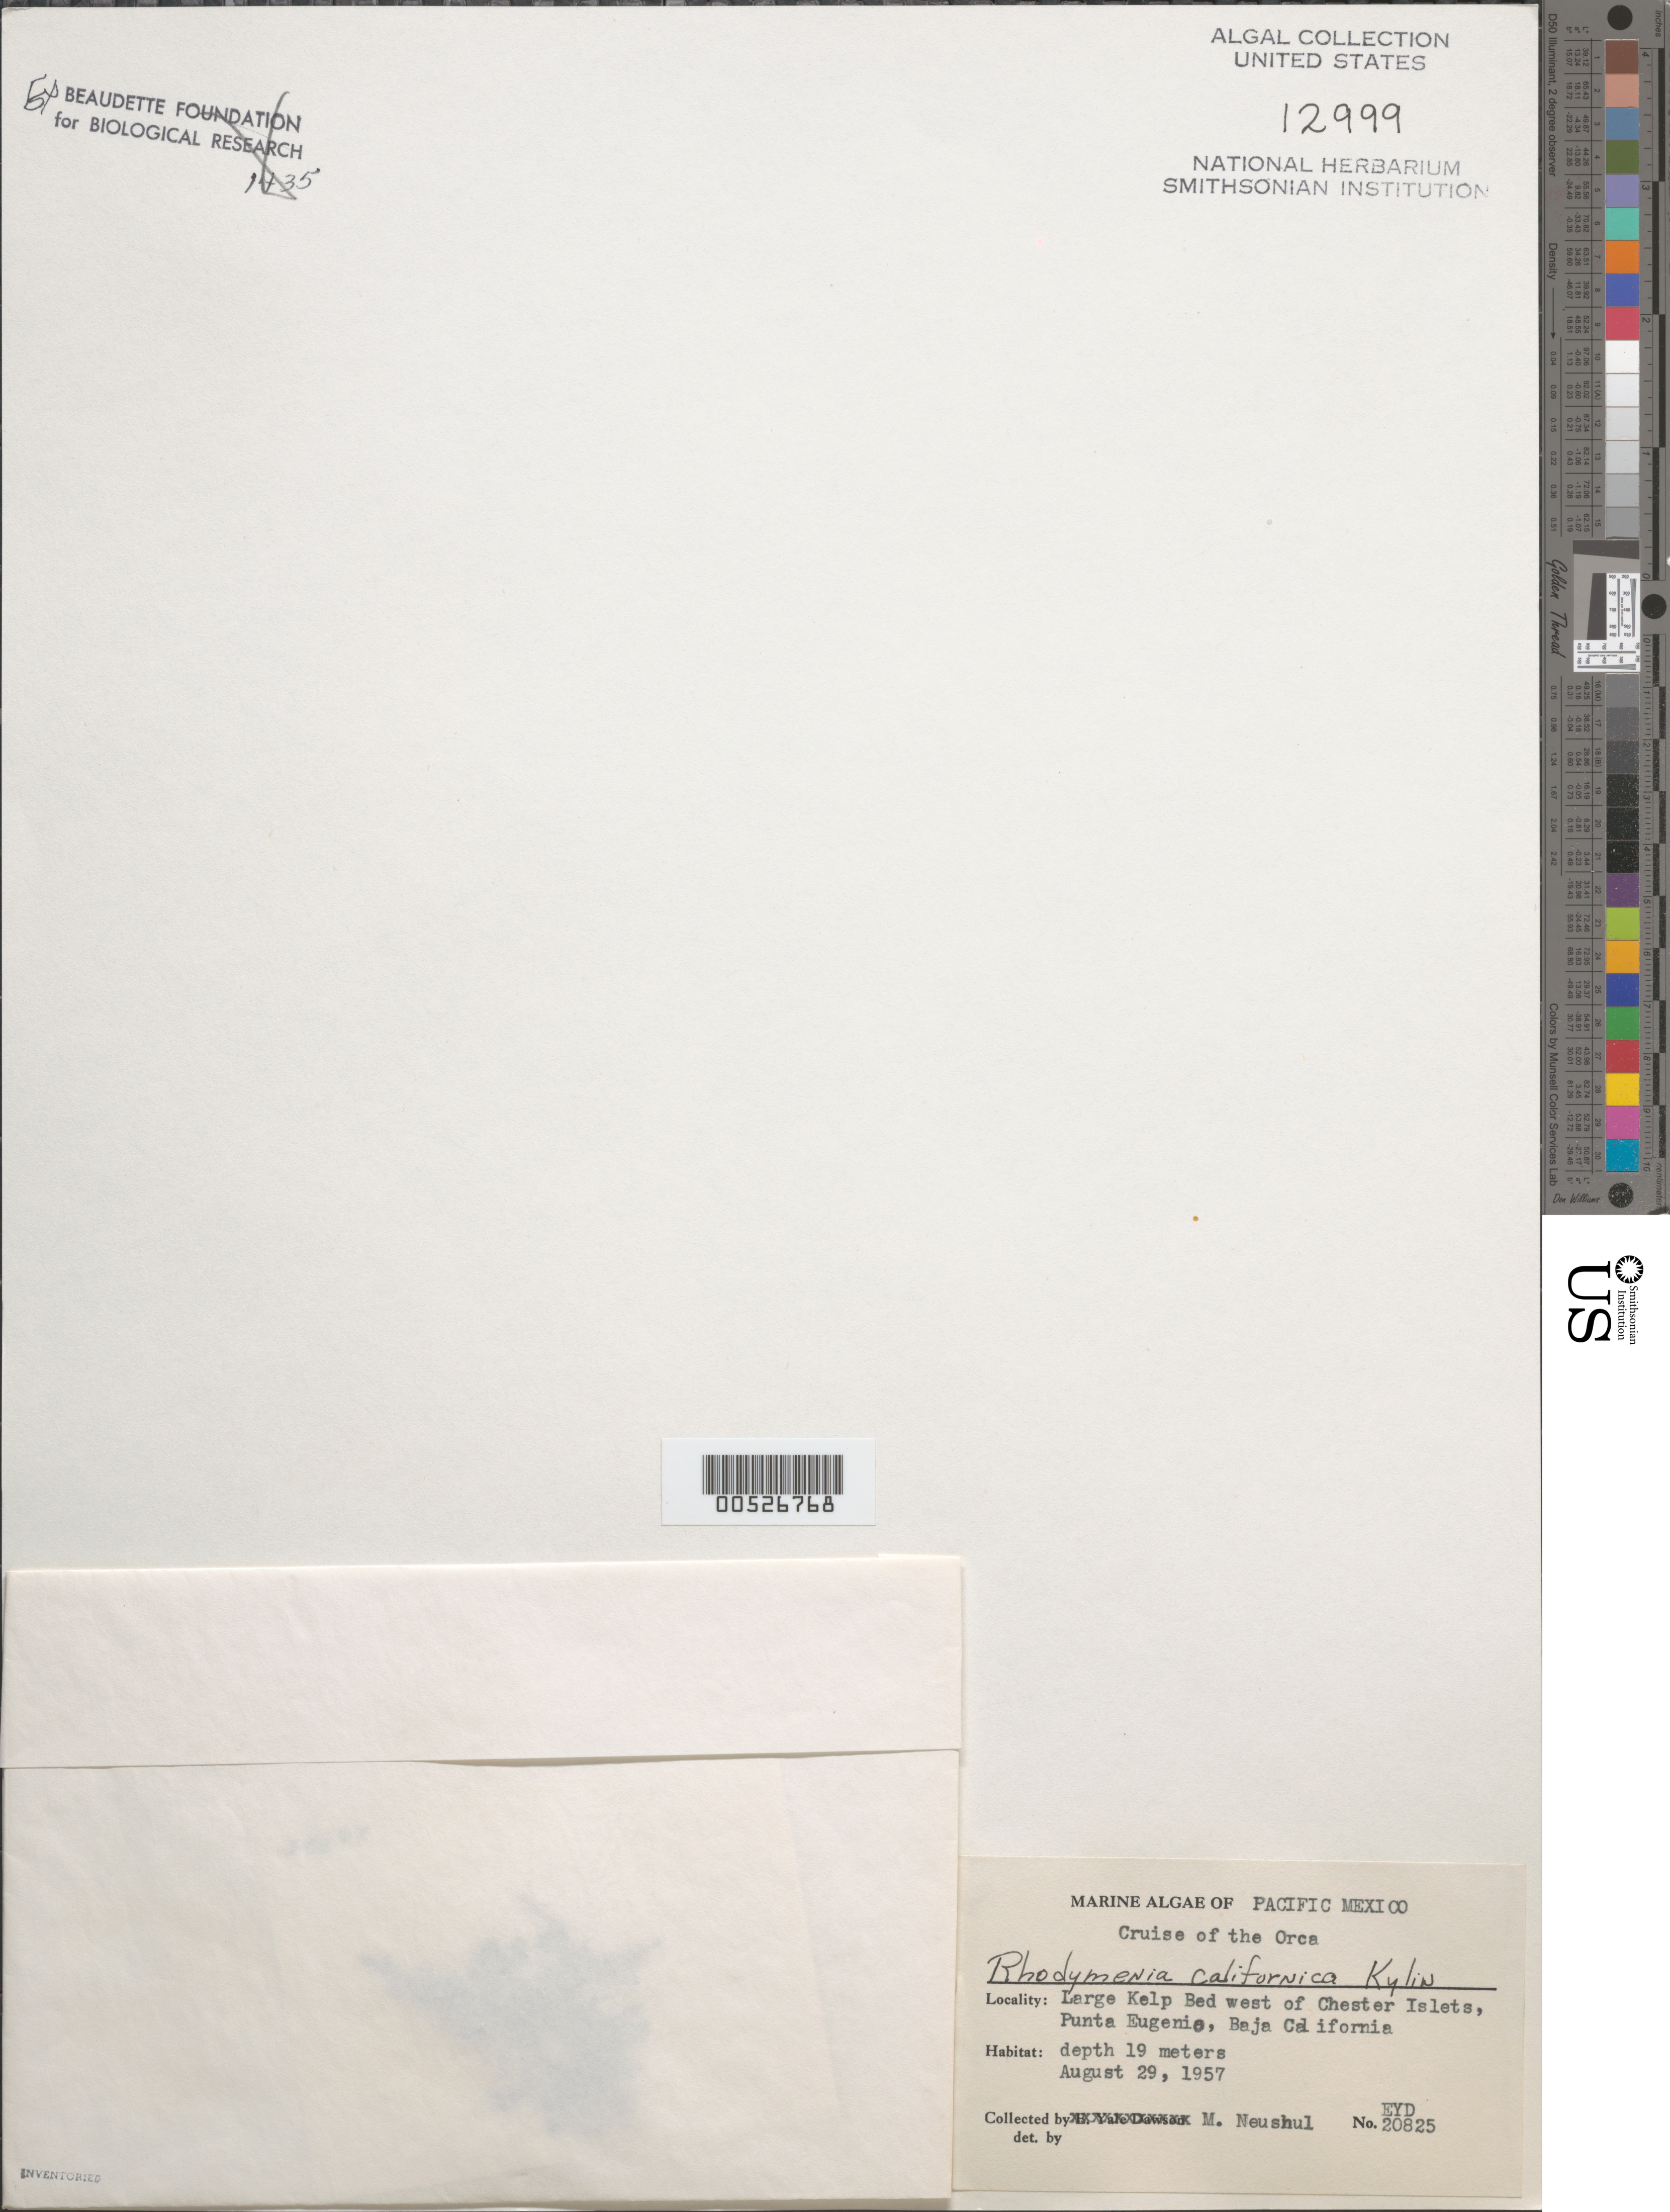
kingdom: Plantae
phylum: Rhodophyta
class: Florideophyceae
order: Rhodymeniales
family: Rhodymeniaceae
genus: Rhodymenia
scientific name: Rhodymenia californica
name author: Kylin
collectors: M. Neushul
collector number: EYD 20825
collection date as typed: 29 Aug 1957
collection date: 1957-08-29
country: Mexico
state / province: Baja California Sur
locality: Punta Eugenia, west of Chester Islets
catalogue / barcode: US 12999